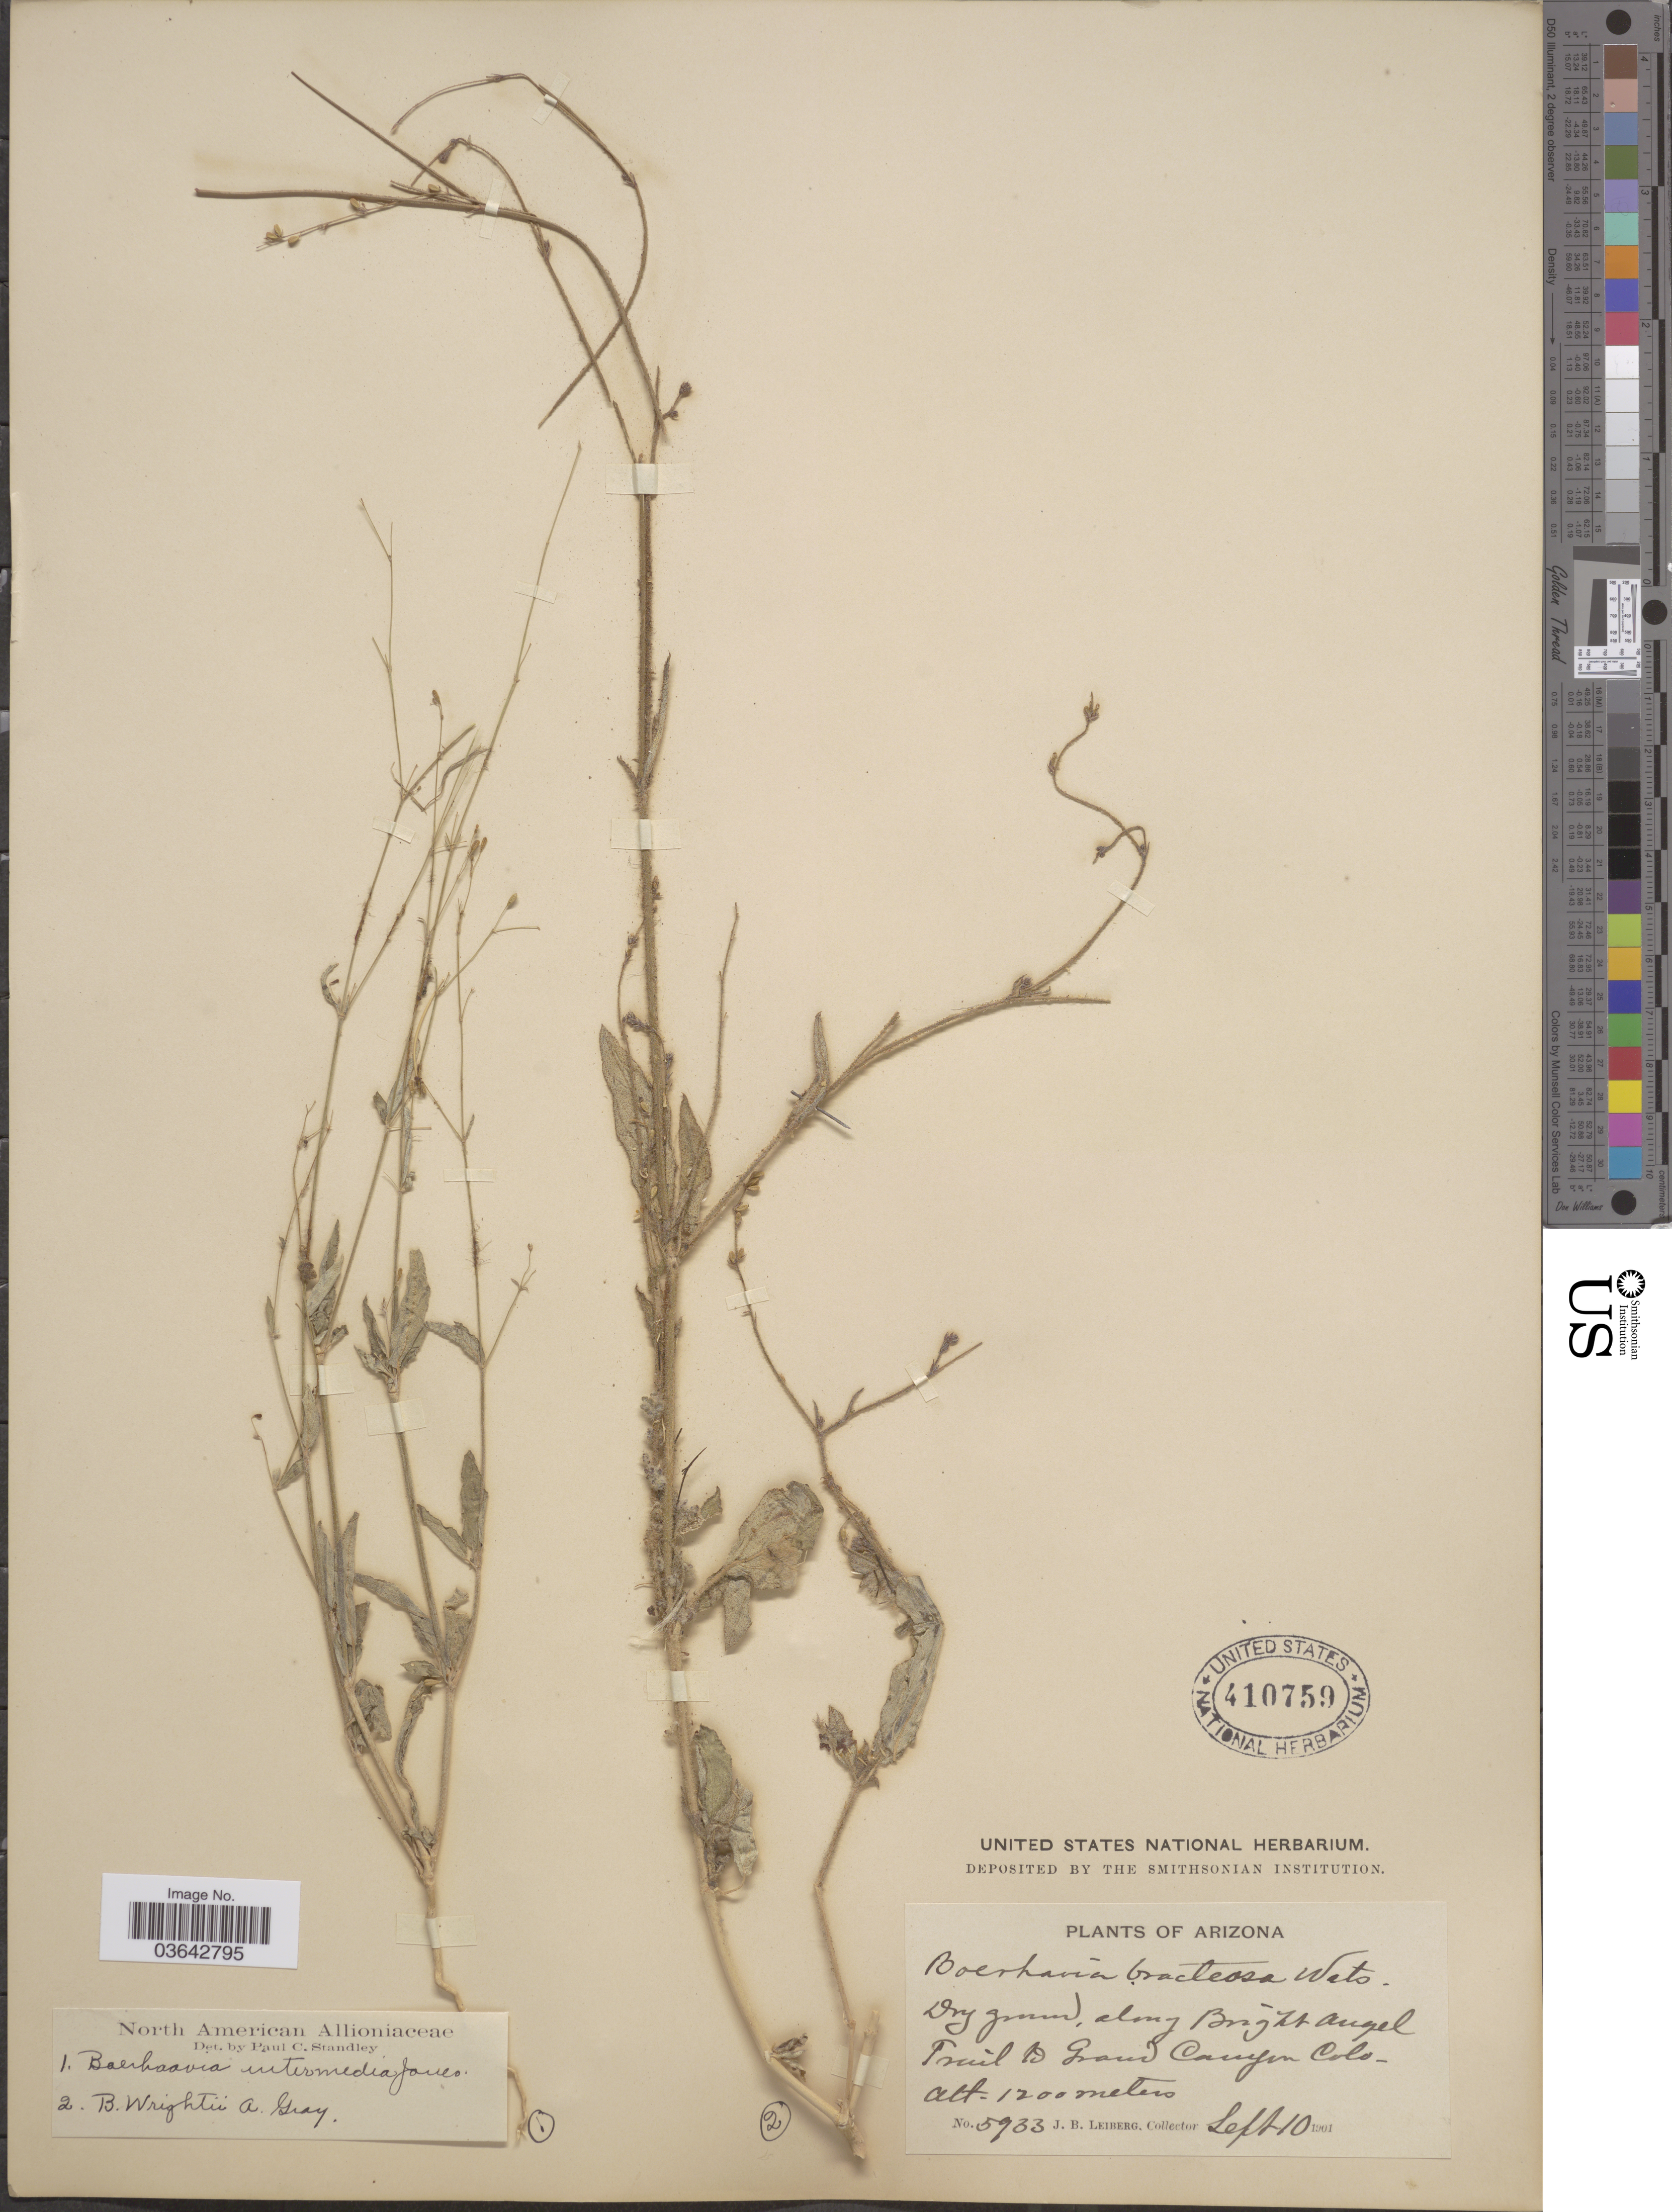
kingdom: Plantae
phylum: Tracheophyta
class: Magnoliopsida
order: Caryophyllales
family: Nyctaginaceae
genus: Boerhavia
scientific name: Boerhavia wrightii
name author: A. Gray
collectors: J. B. Leiberg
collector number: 5933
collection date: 1901-09-10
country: United States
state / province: Arizona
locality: Along Bright Angel Trail to Grand Canyon Colo-.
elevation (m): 1200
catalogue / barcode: US 410759